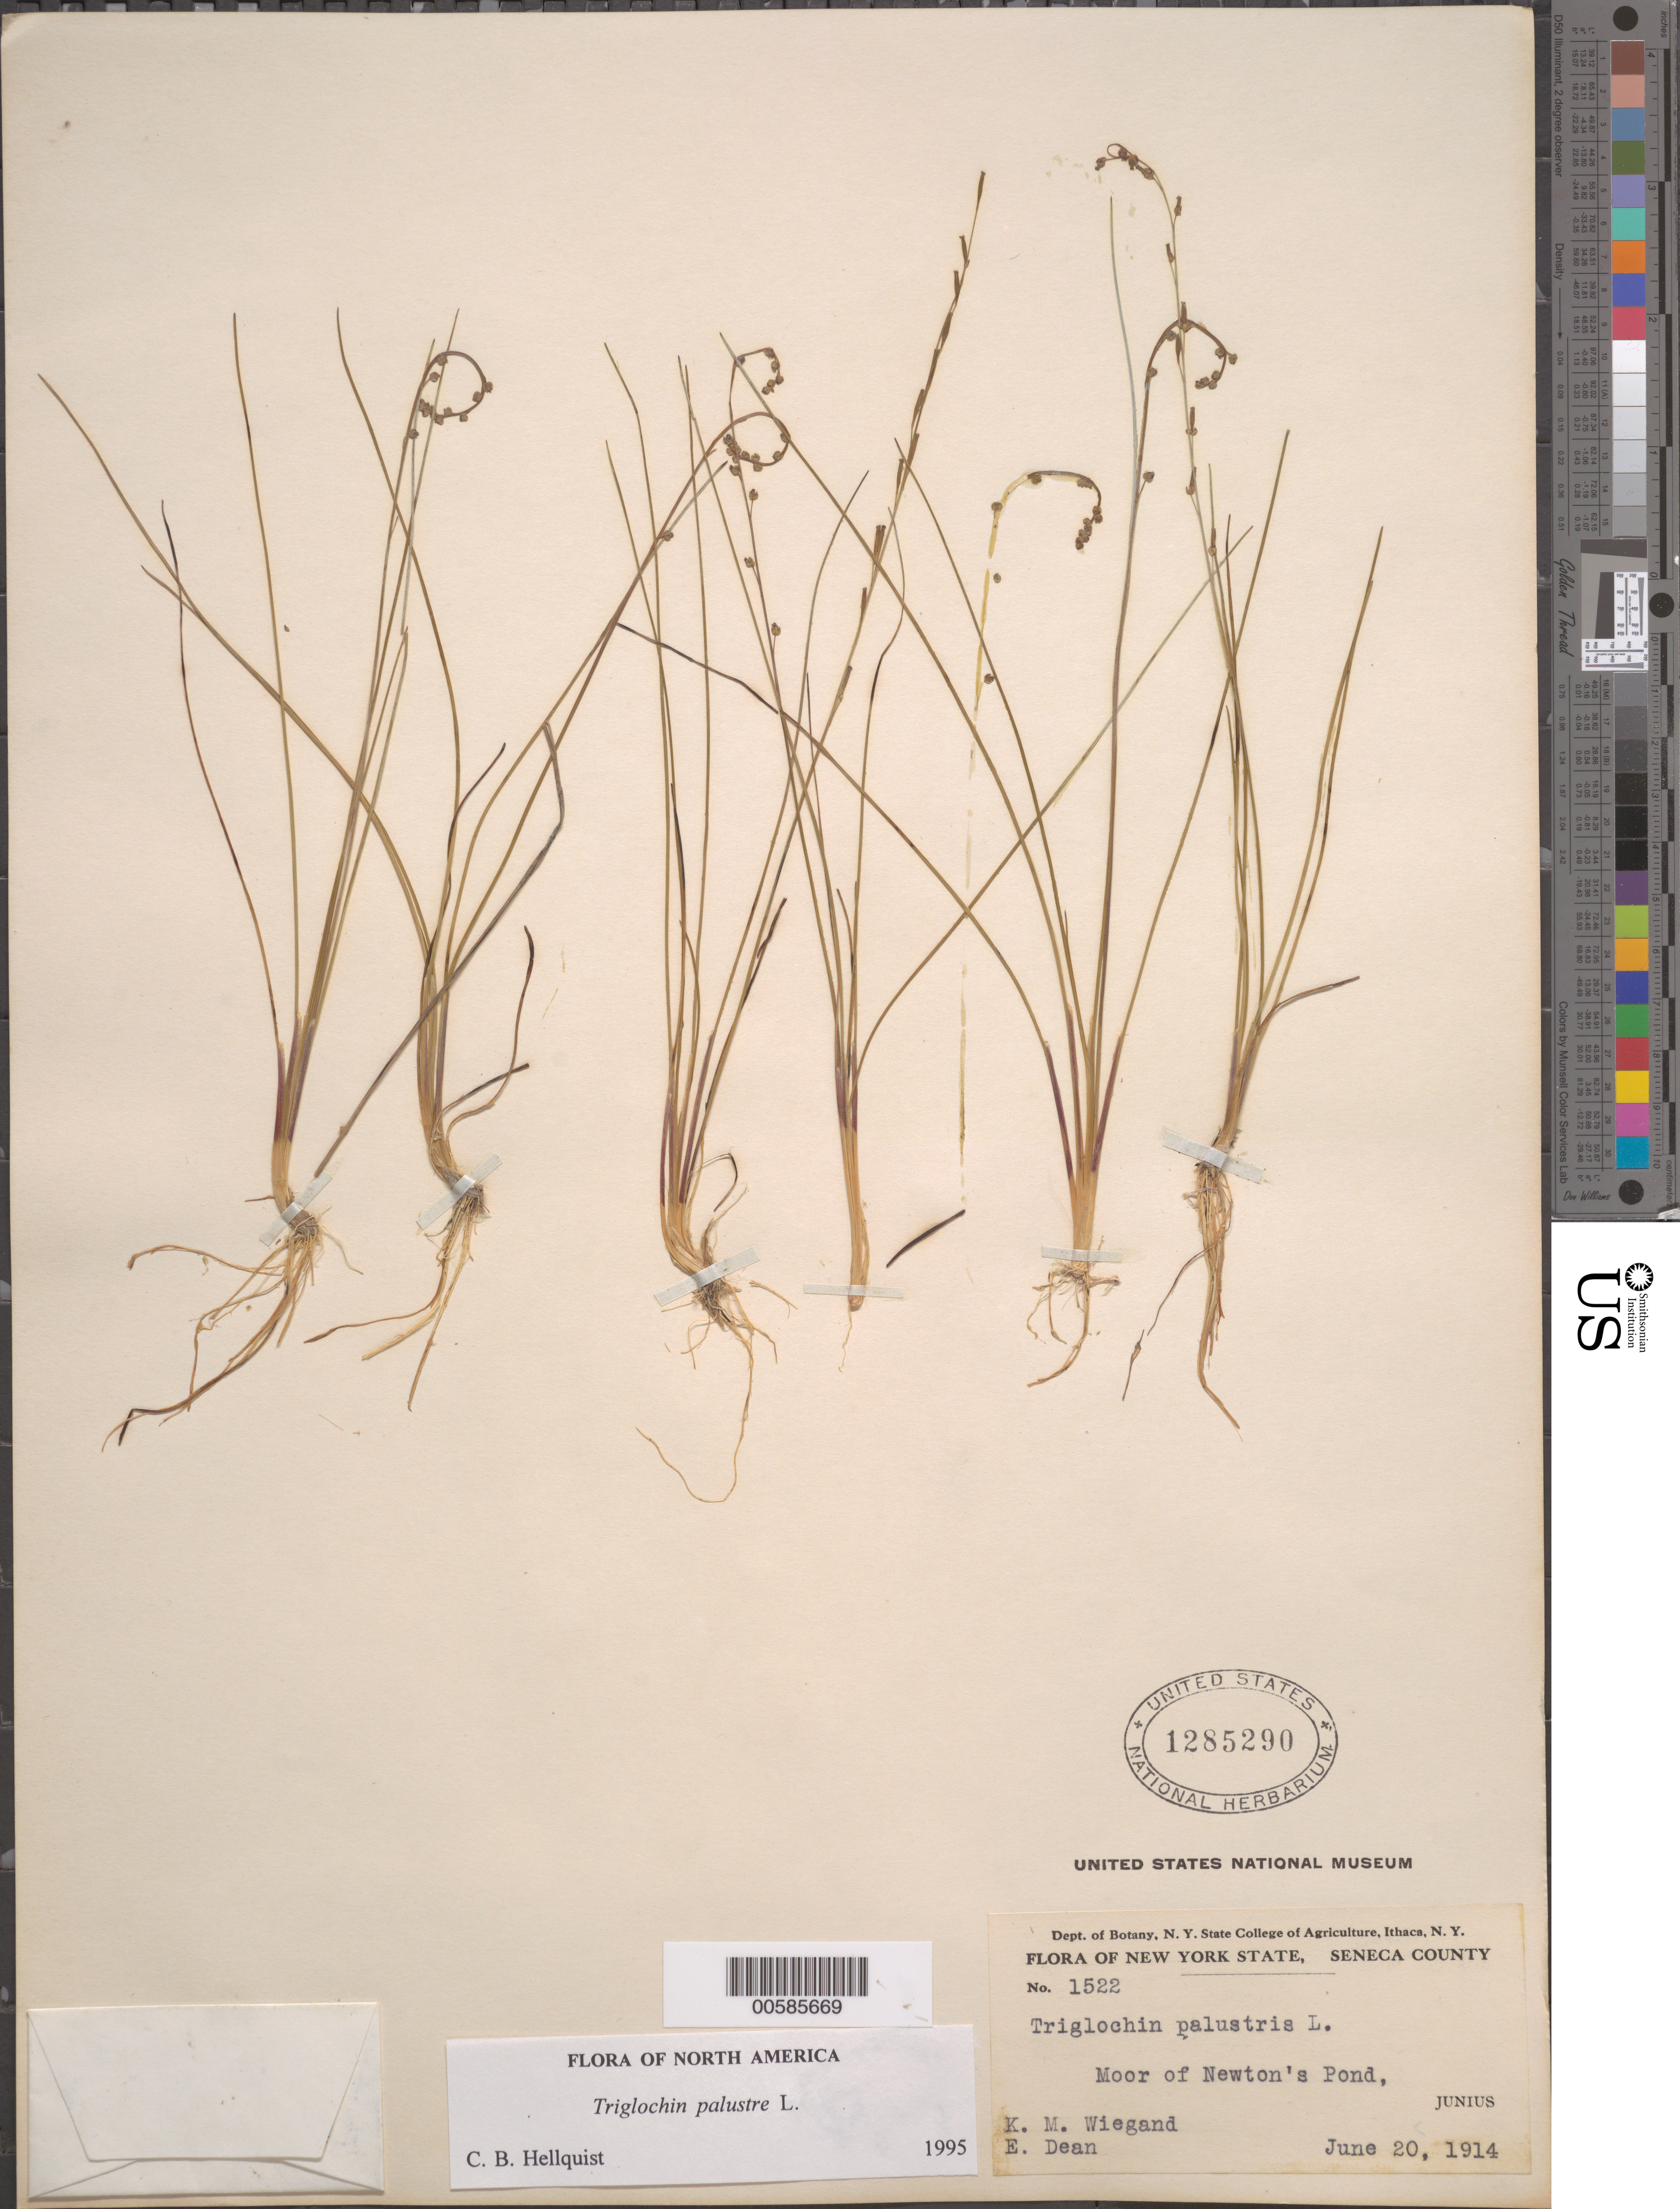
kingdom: Plantae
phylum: Tracheophyta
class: Liliopsida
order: Alismatales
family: Juncaginaceae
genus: Triglochin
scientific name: Triglochin palustris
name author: L.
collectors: K. M. Wiegand & E. A. Dean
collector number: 1522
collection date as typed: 20 Jun 1914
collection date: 1914-06-20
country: United States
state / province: New York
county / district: Seneca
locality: Moor of Newton's Pond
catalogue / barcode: US 1285290